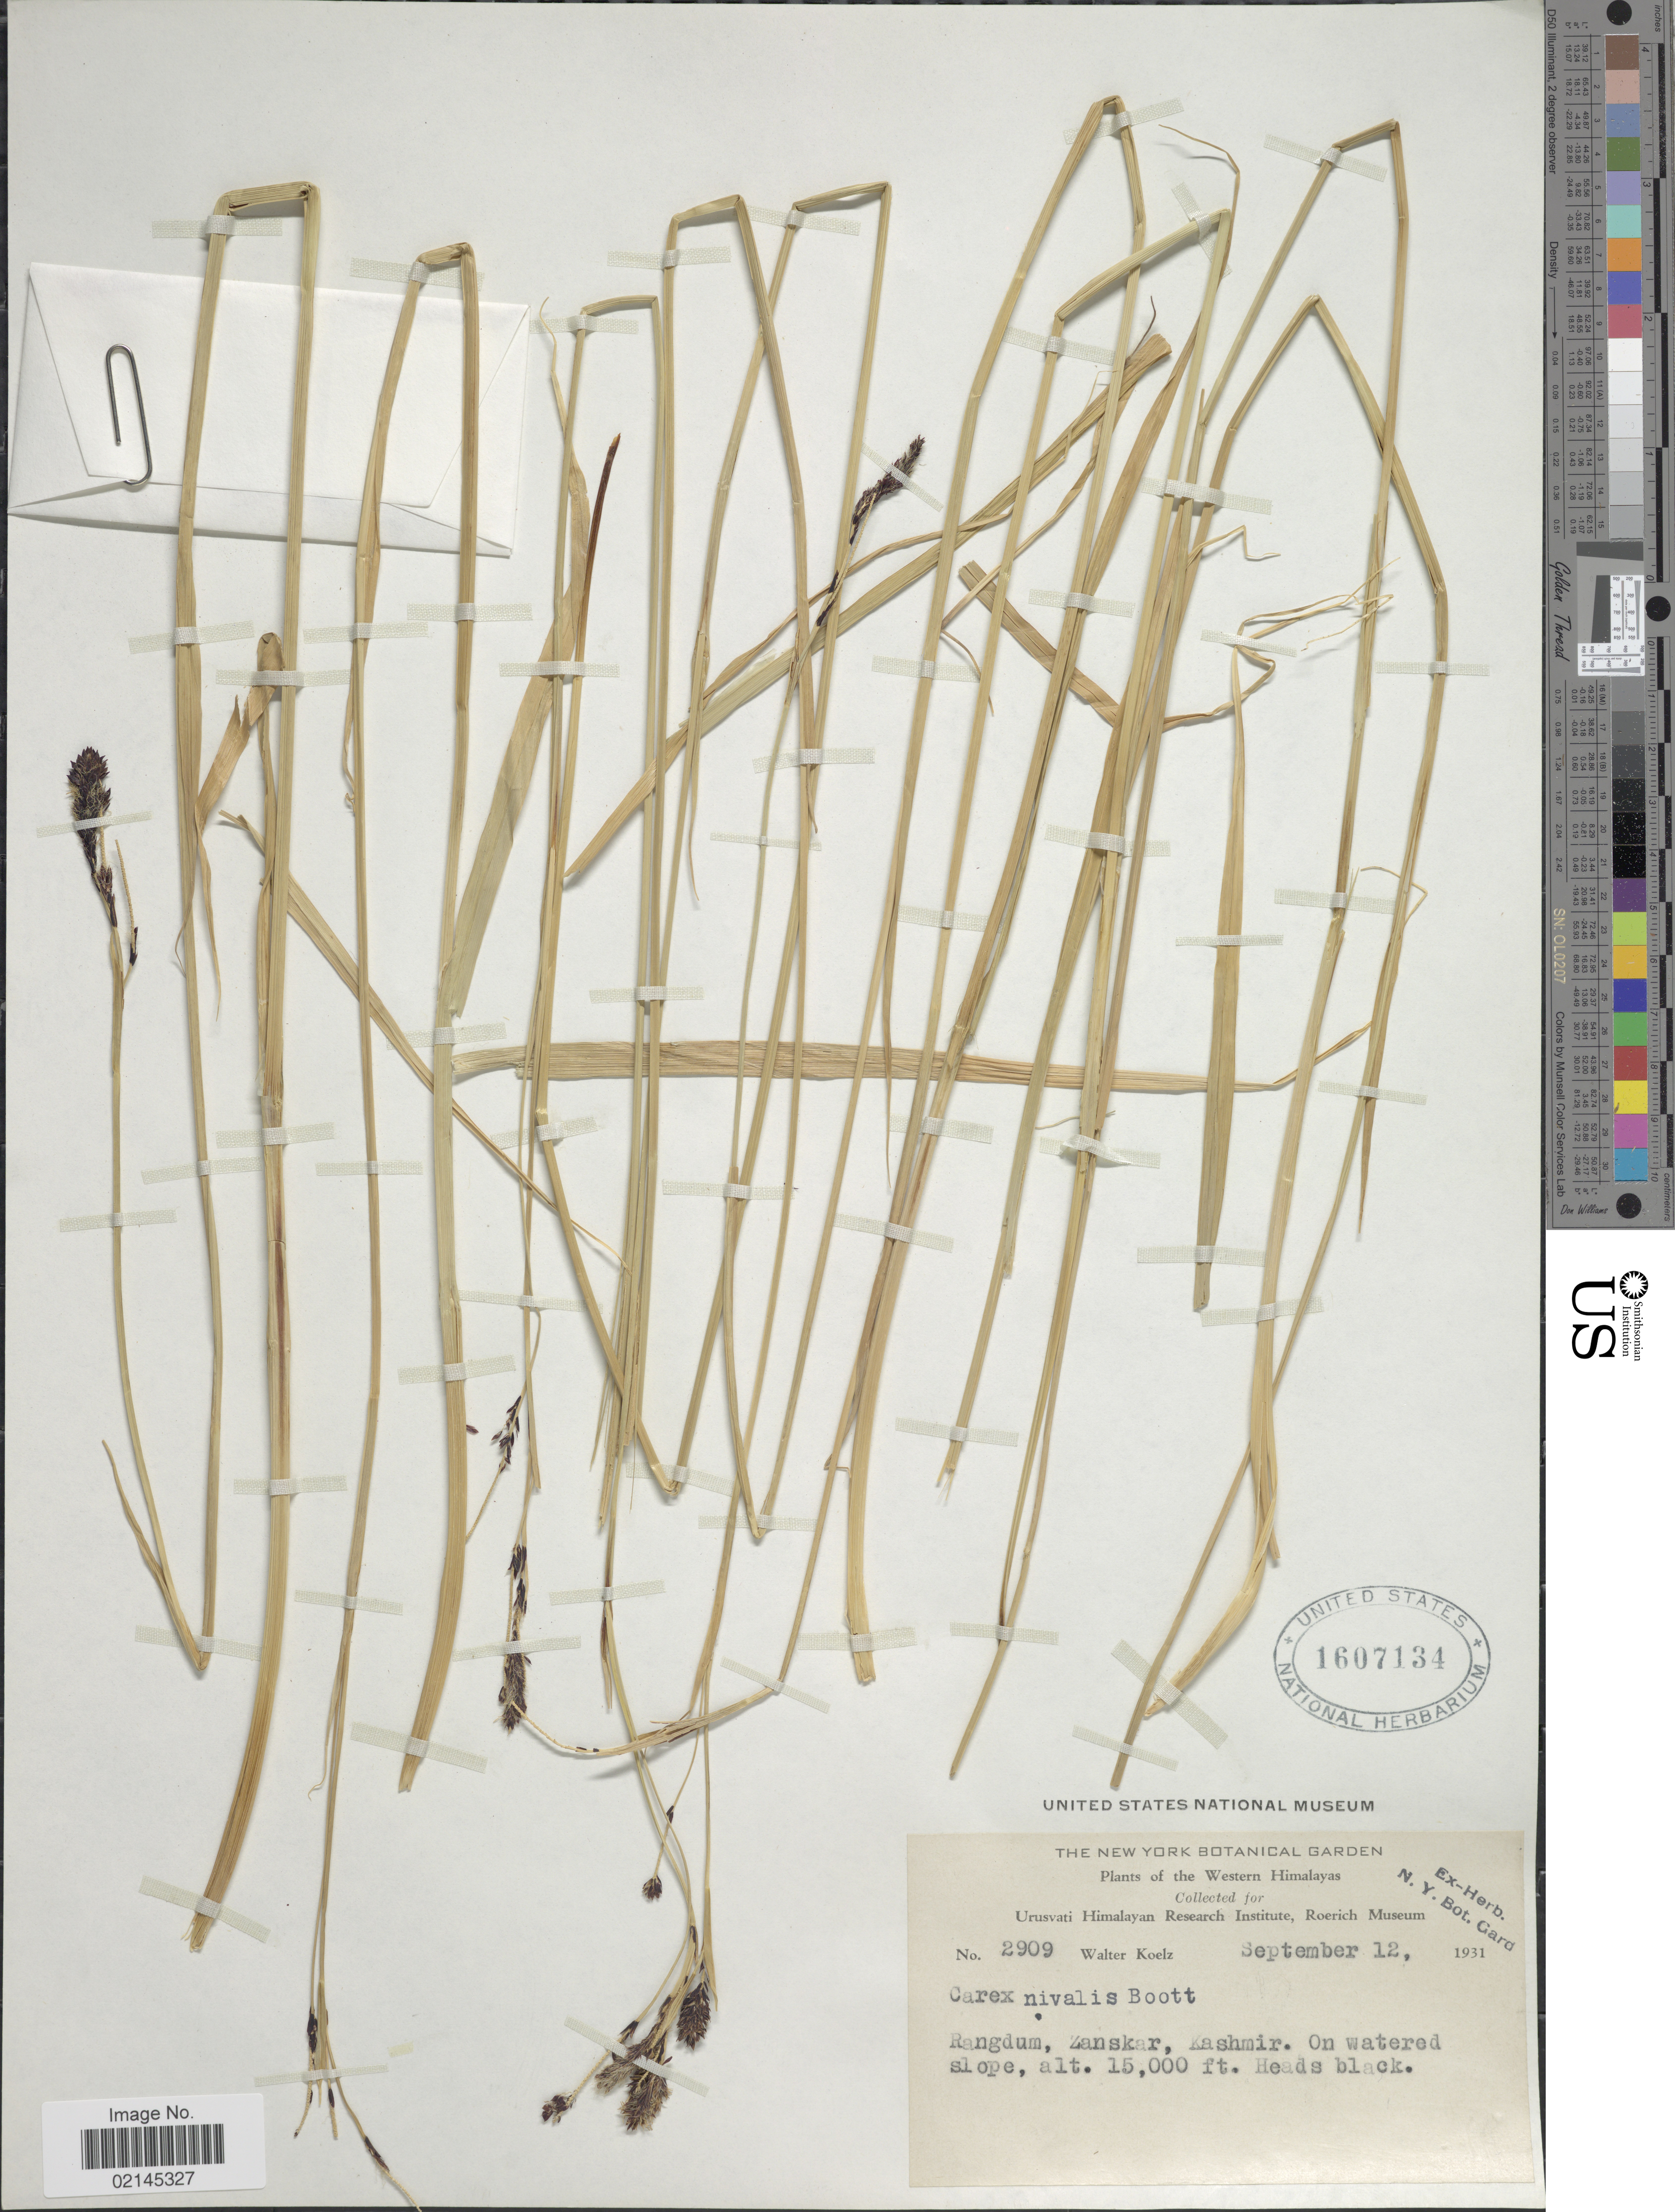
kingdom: Plantae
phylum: Tracheophyta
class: Liliopsida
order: Poales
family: Cyperaceae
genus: Carex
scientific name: Carex nivalis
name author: Boott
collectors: W. N. Koelz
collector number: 2909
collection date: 1931-09-12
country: India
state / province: Jammu and Kashmir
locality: Western Himalayas. Rangdum, Zanskar, Kashmir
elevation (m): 4572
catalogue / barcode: US 1607134